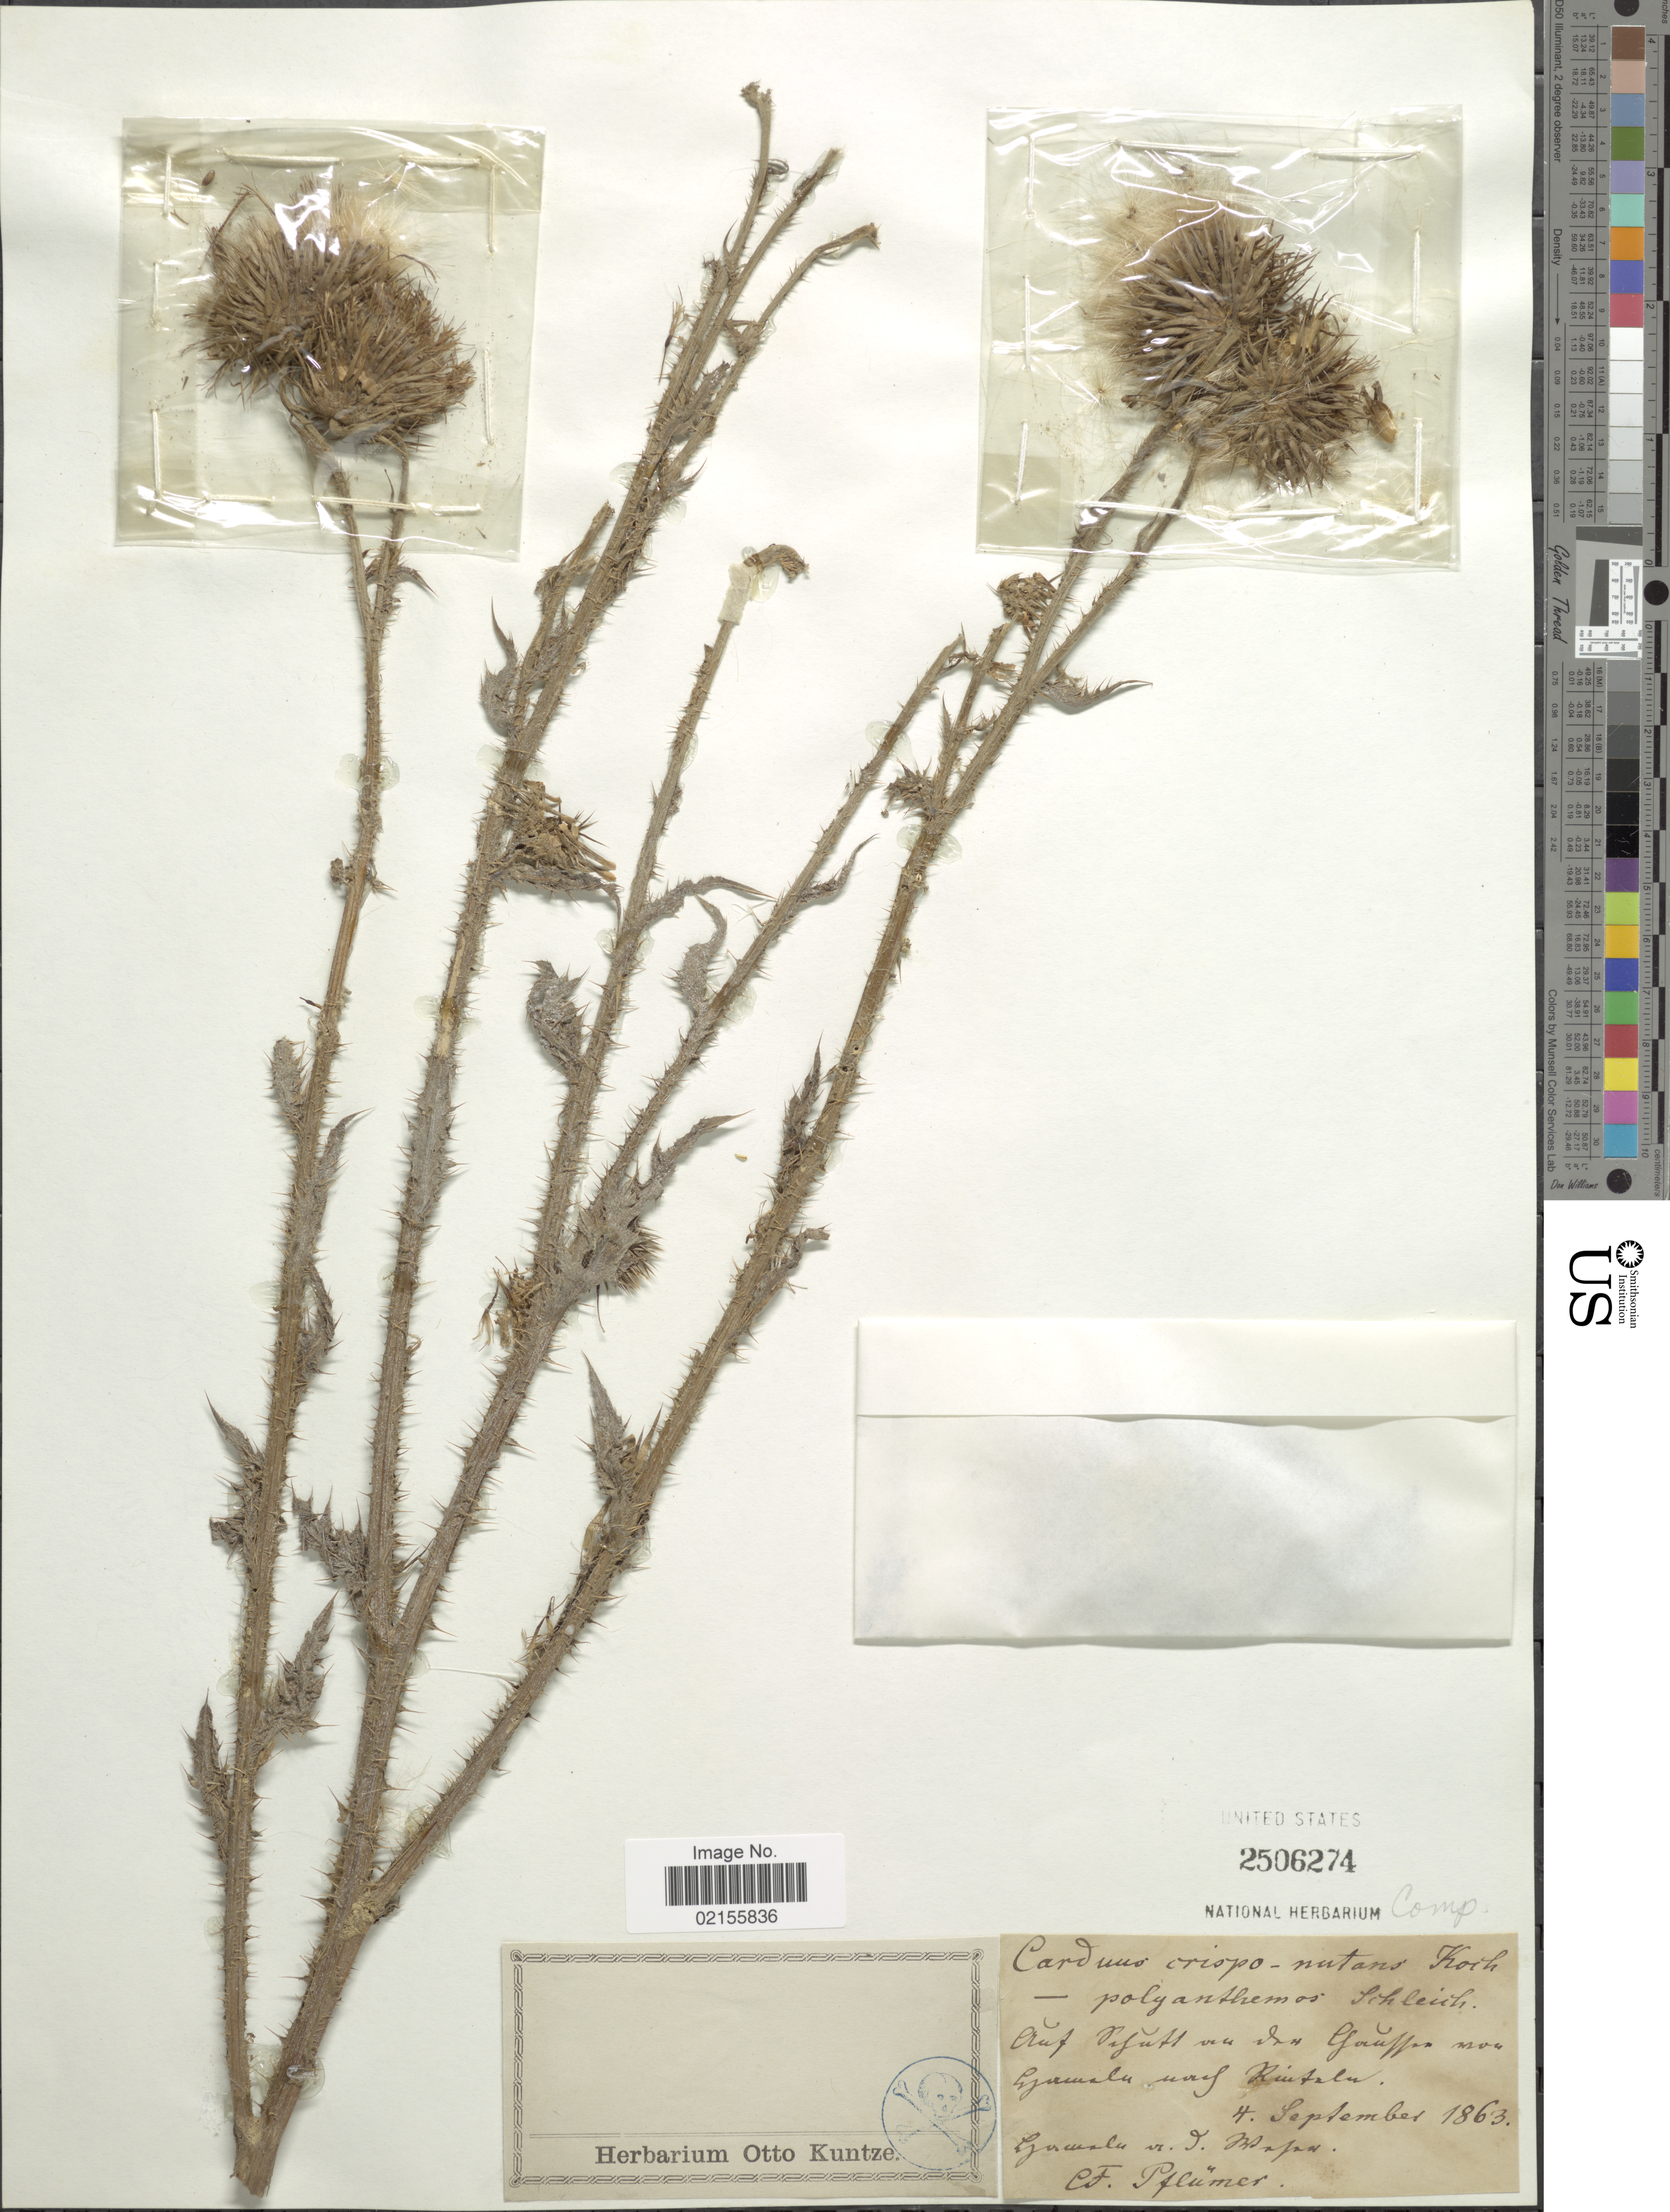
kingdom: Plantae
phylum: Tracheophyta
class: Magnoliopsida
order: Asterales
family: Asteraceae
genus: Carduus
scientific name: Carduus crispus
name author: L.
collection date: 1863-09-04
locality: Auf [illegible text] ven van Cfauffan [illegible text]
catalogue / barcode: US 2506274